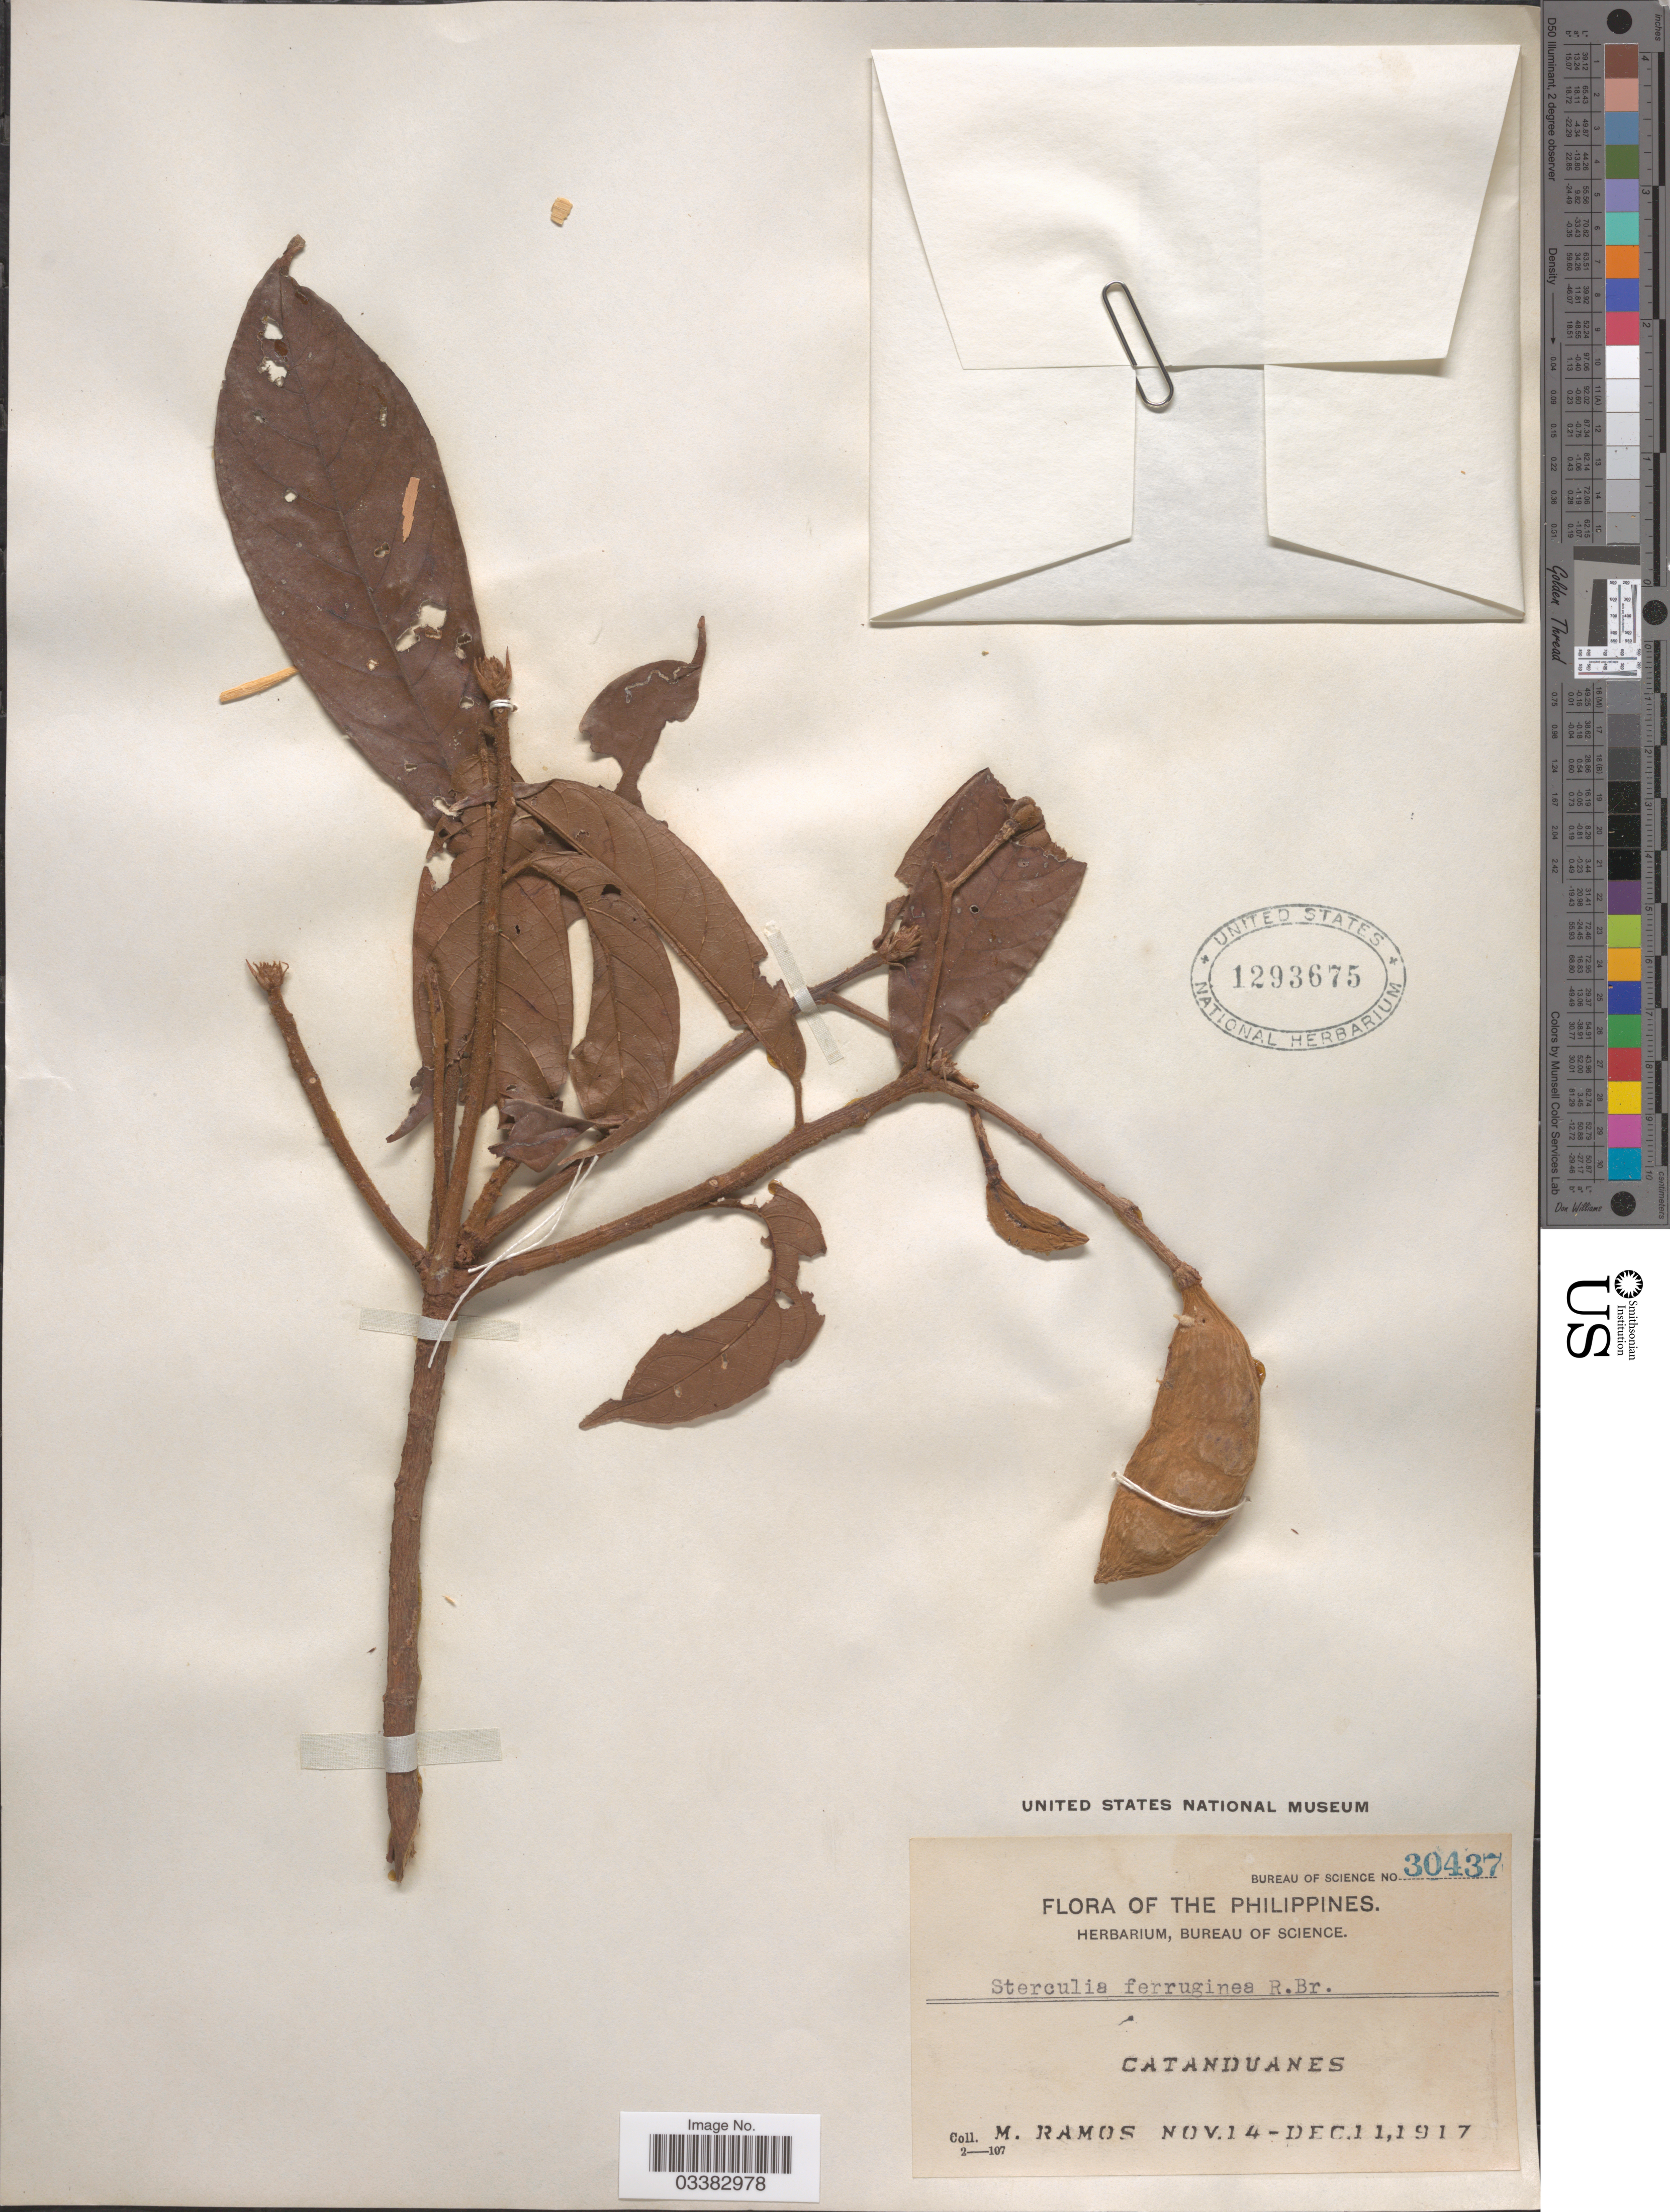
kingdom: Plantae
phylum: Tracheophyta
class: Magnoliopsida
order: Malvales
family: Malvaceae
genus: Sterculia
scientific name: Sterculia ferruginea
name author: R. Br.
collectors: M. Ramos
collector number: Bureau of Science 30437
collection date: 1917-11-14/1917-12-11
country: Philippines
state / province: Bicol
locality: Catanduanes.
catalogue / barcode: US 1293675